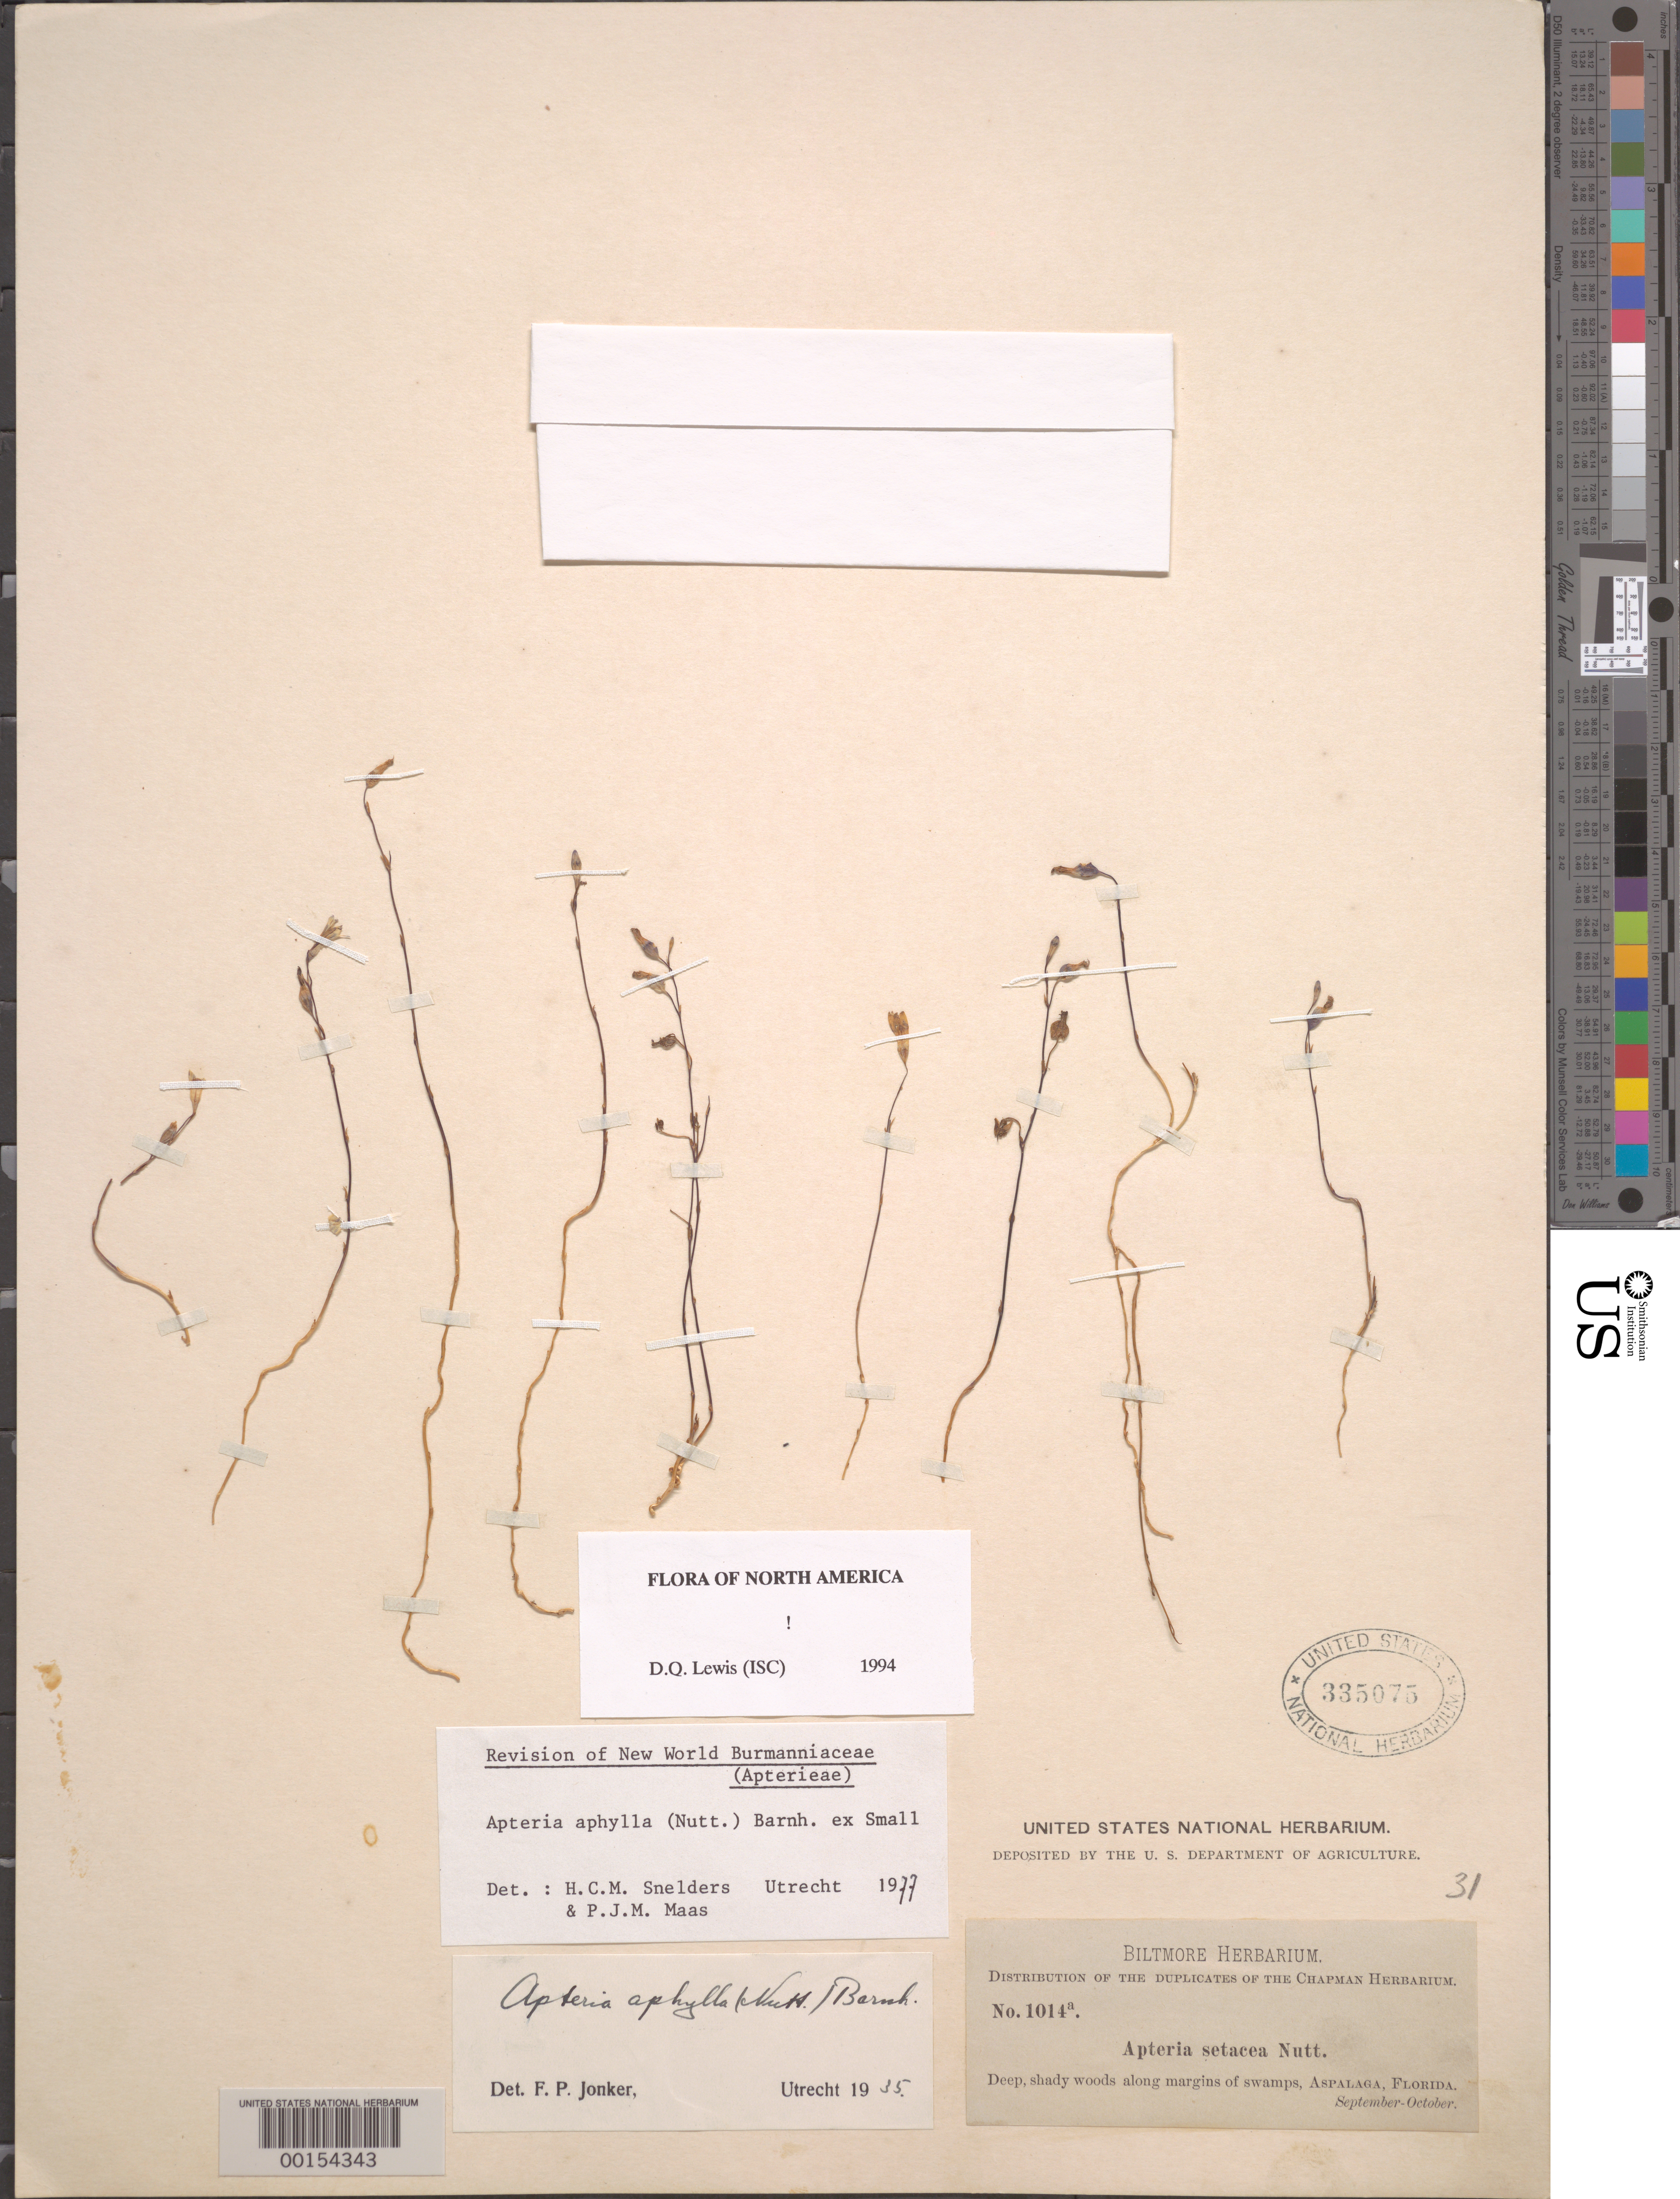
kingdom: Plantae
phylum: Tracheophyta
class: Liliopsida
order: Dioscoreales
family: Burmanniaceae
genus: Apteria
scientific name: Apteria aphylla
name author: (Nutt.) Barnhart ex Small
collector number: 1014a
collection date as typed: Sep 1935 to -- Oct 1935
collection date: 1935-09/1935-10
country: United States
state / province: Florida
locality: Aspalaga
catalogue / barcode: US 335075